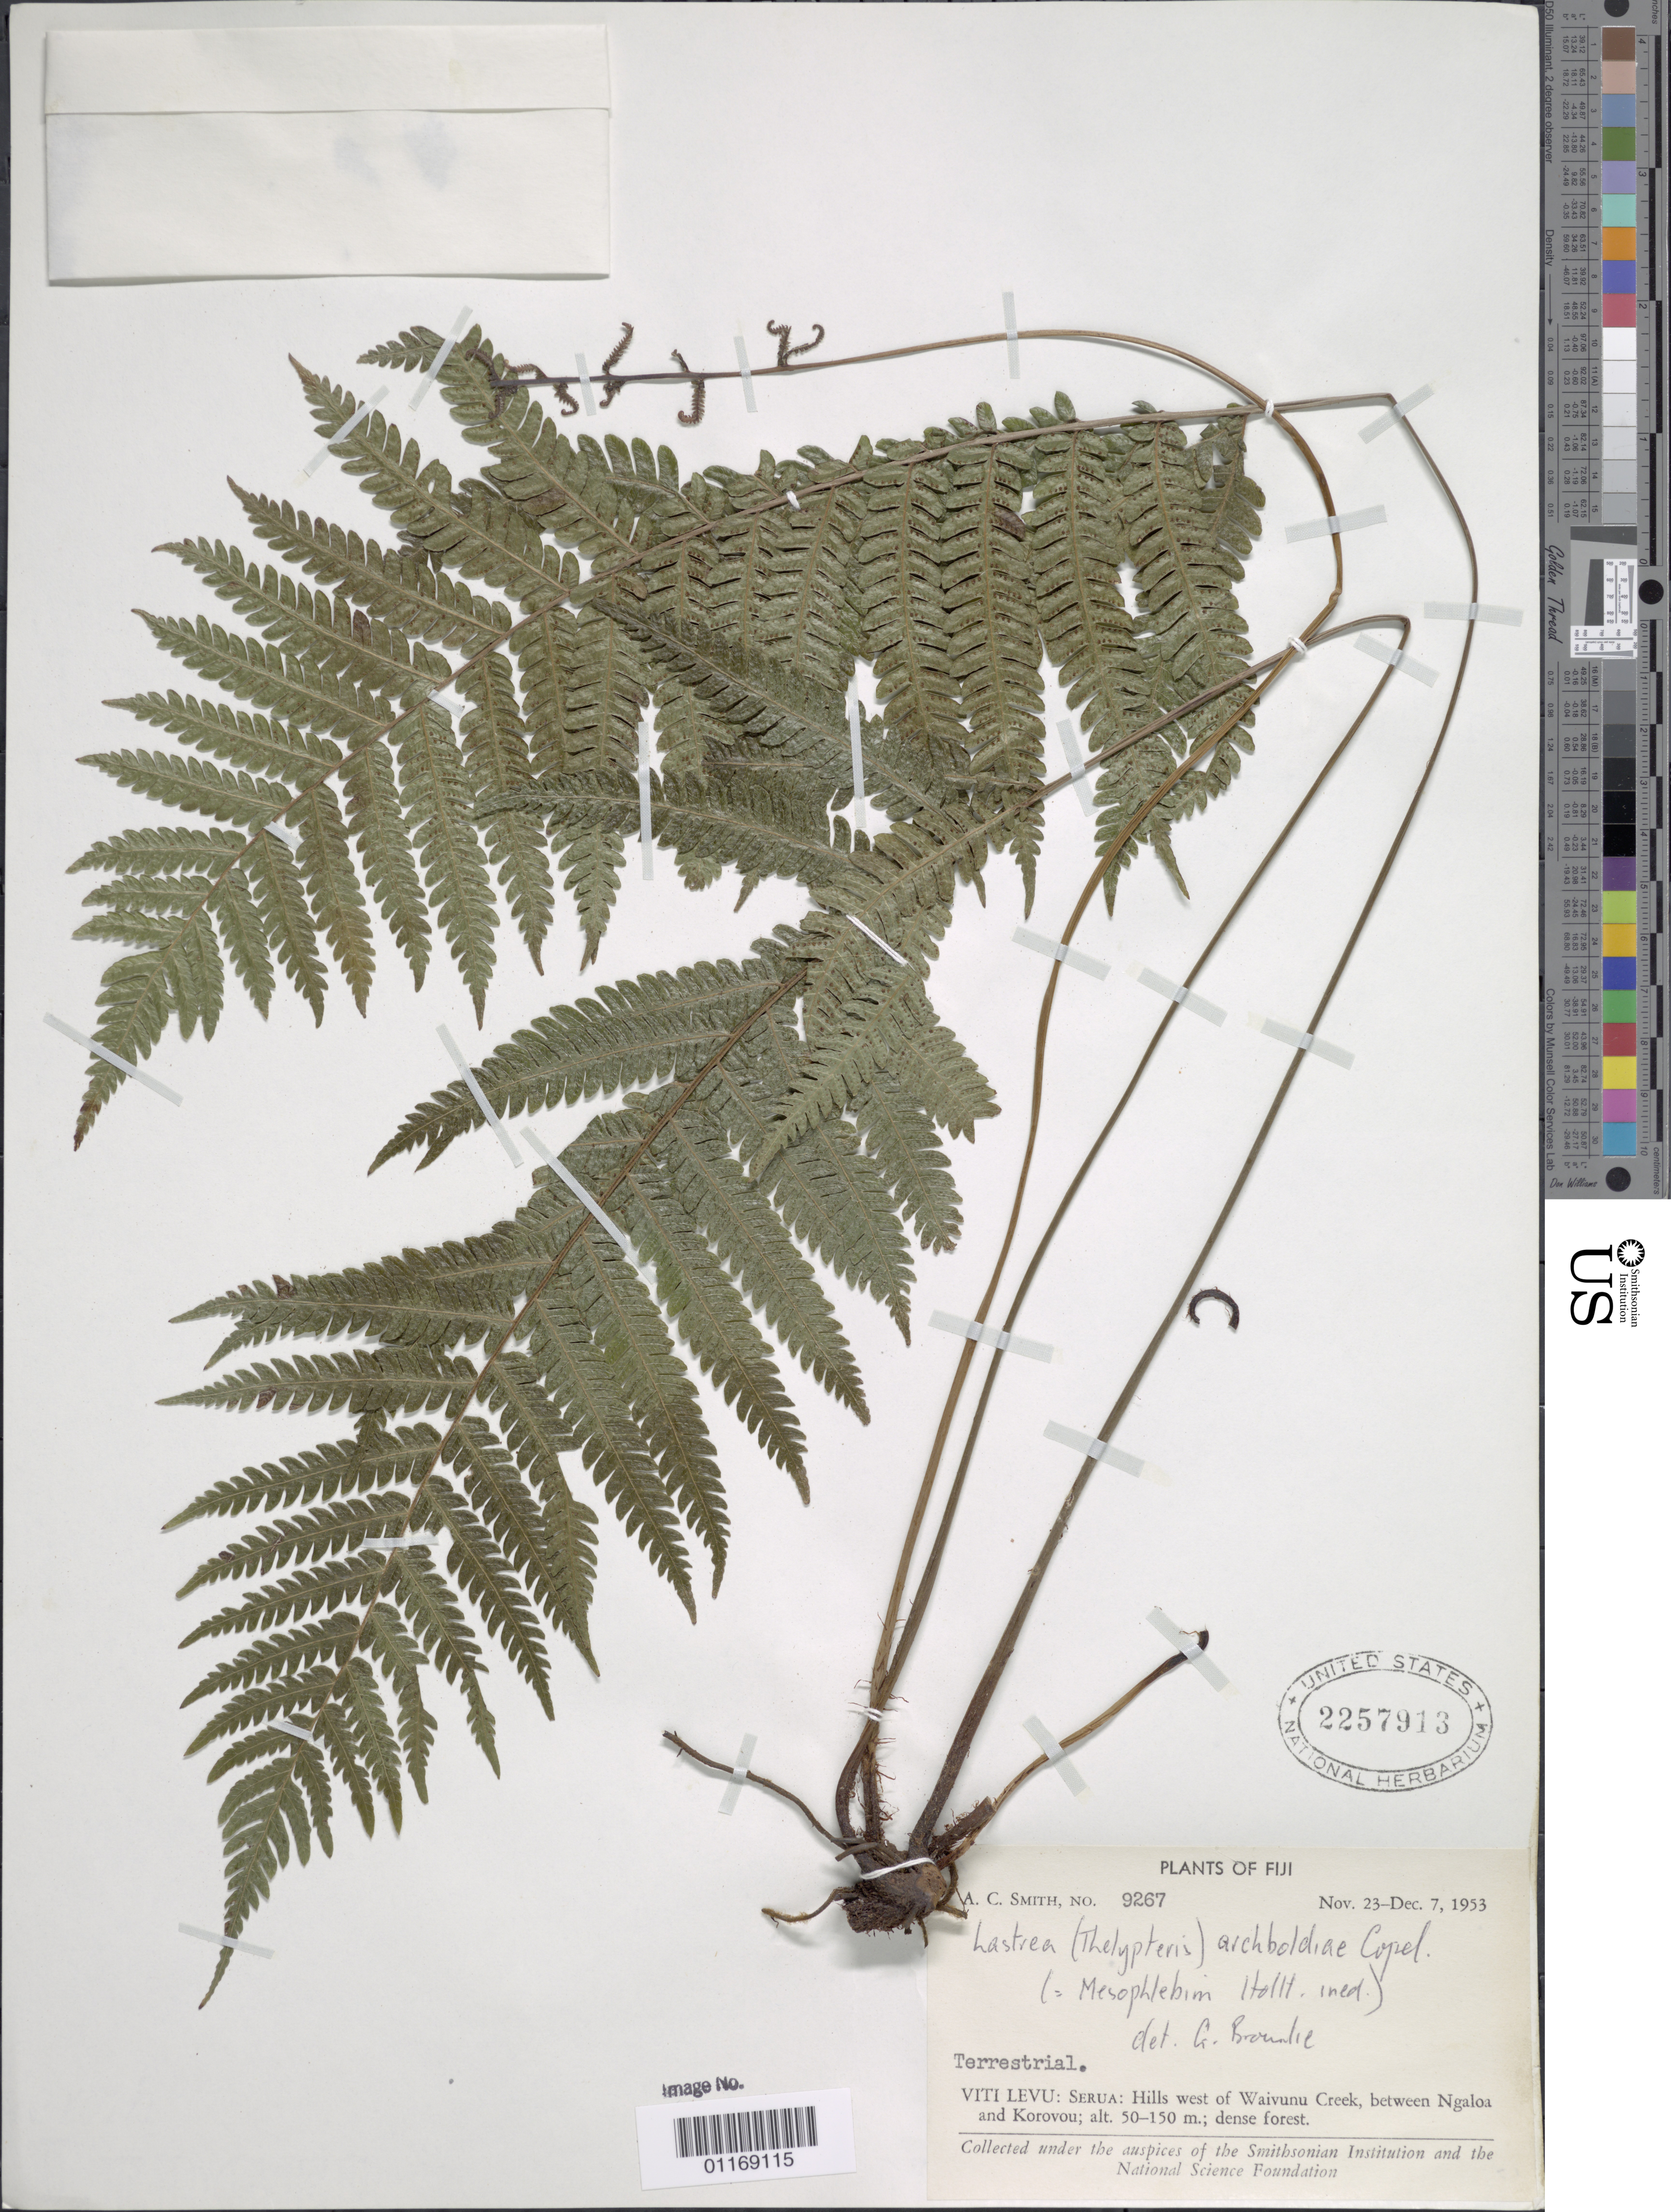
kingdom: Plantae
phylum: Tracheophyta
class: Polypodiopsida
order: Polypodiales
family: Thelypteridaceae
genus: Plesioneuron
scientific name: Plesioneuron archboldiae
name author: (Copel.) Holttum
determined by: Brownlie, G.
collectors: A. C. Smith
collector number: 9267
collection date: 1953-11-23/1953-12-07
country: Fiji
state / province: Serua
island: Viti Levu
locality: Hills west of Waivunu Creek, between Ngaloa and Korovou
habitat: Dense forest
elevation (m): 50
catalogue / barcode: US 2257913